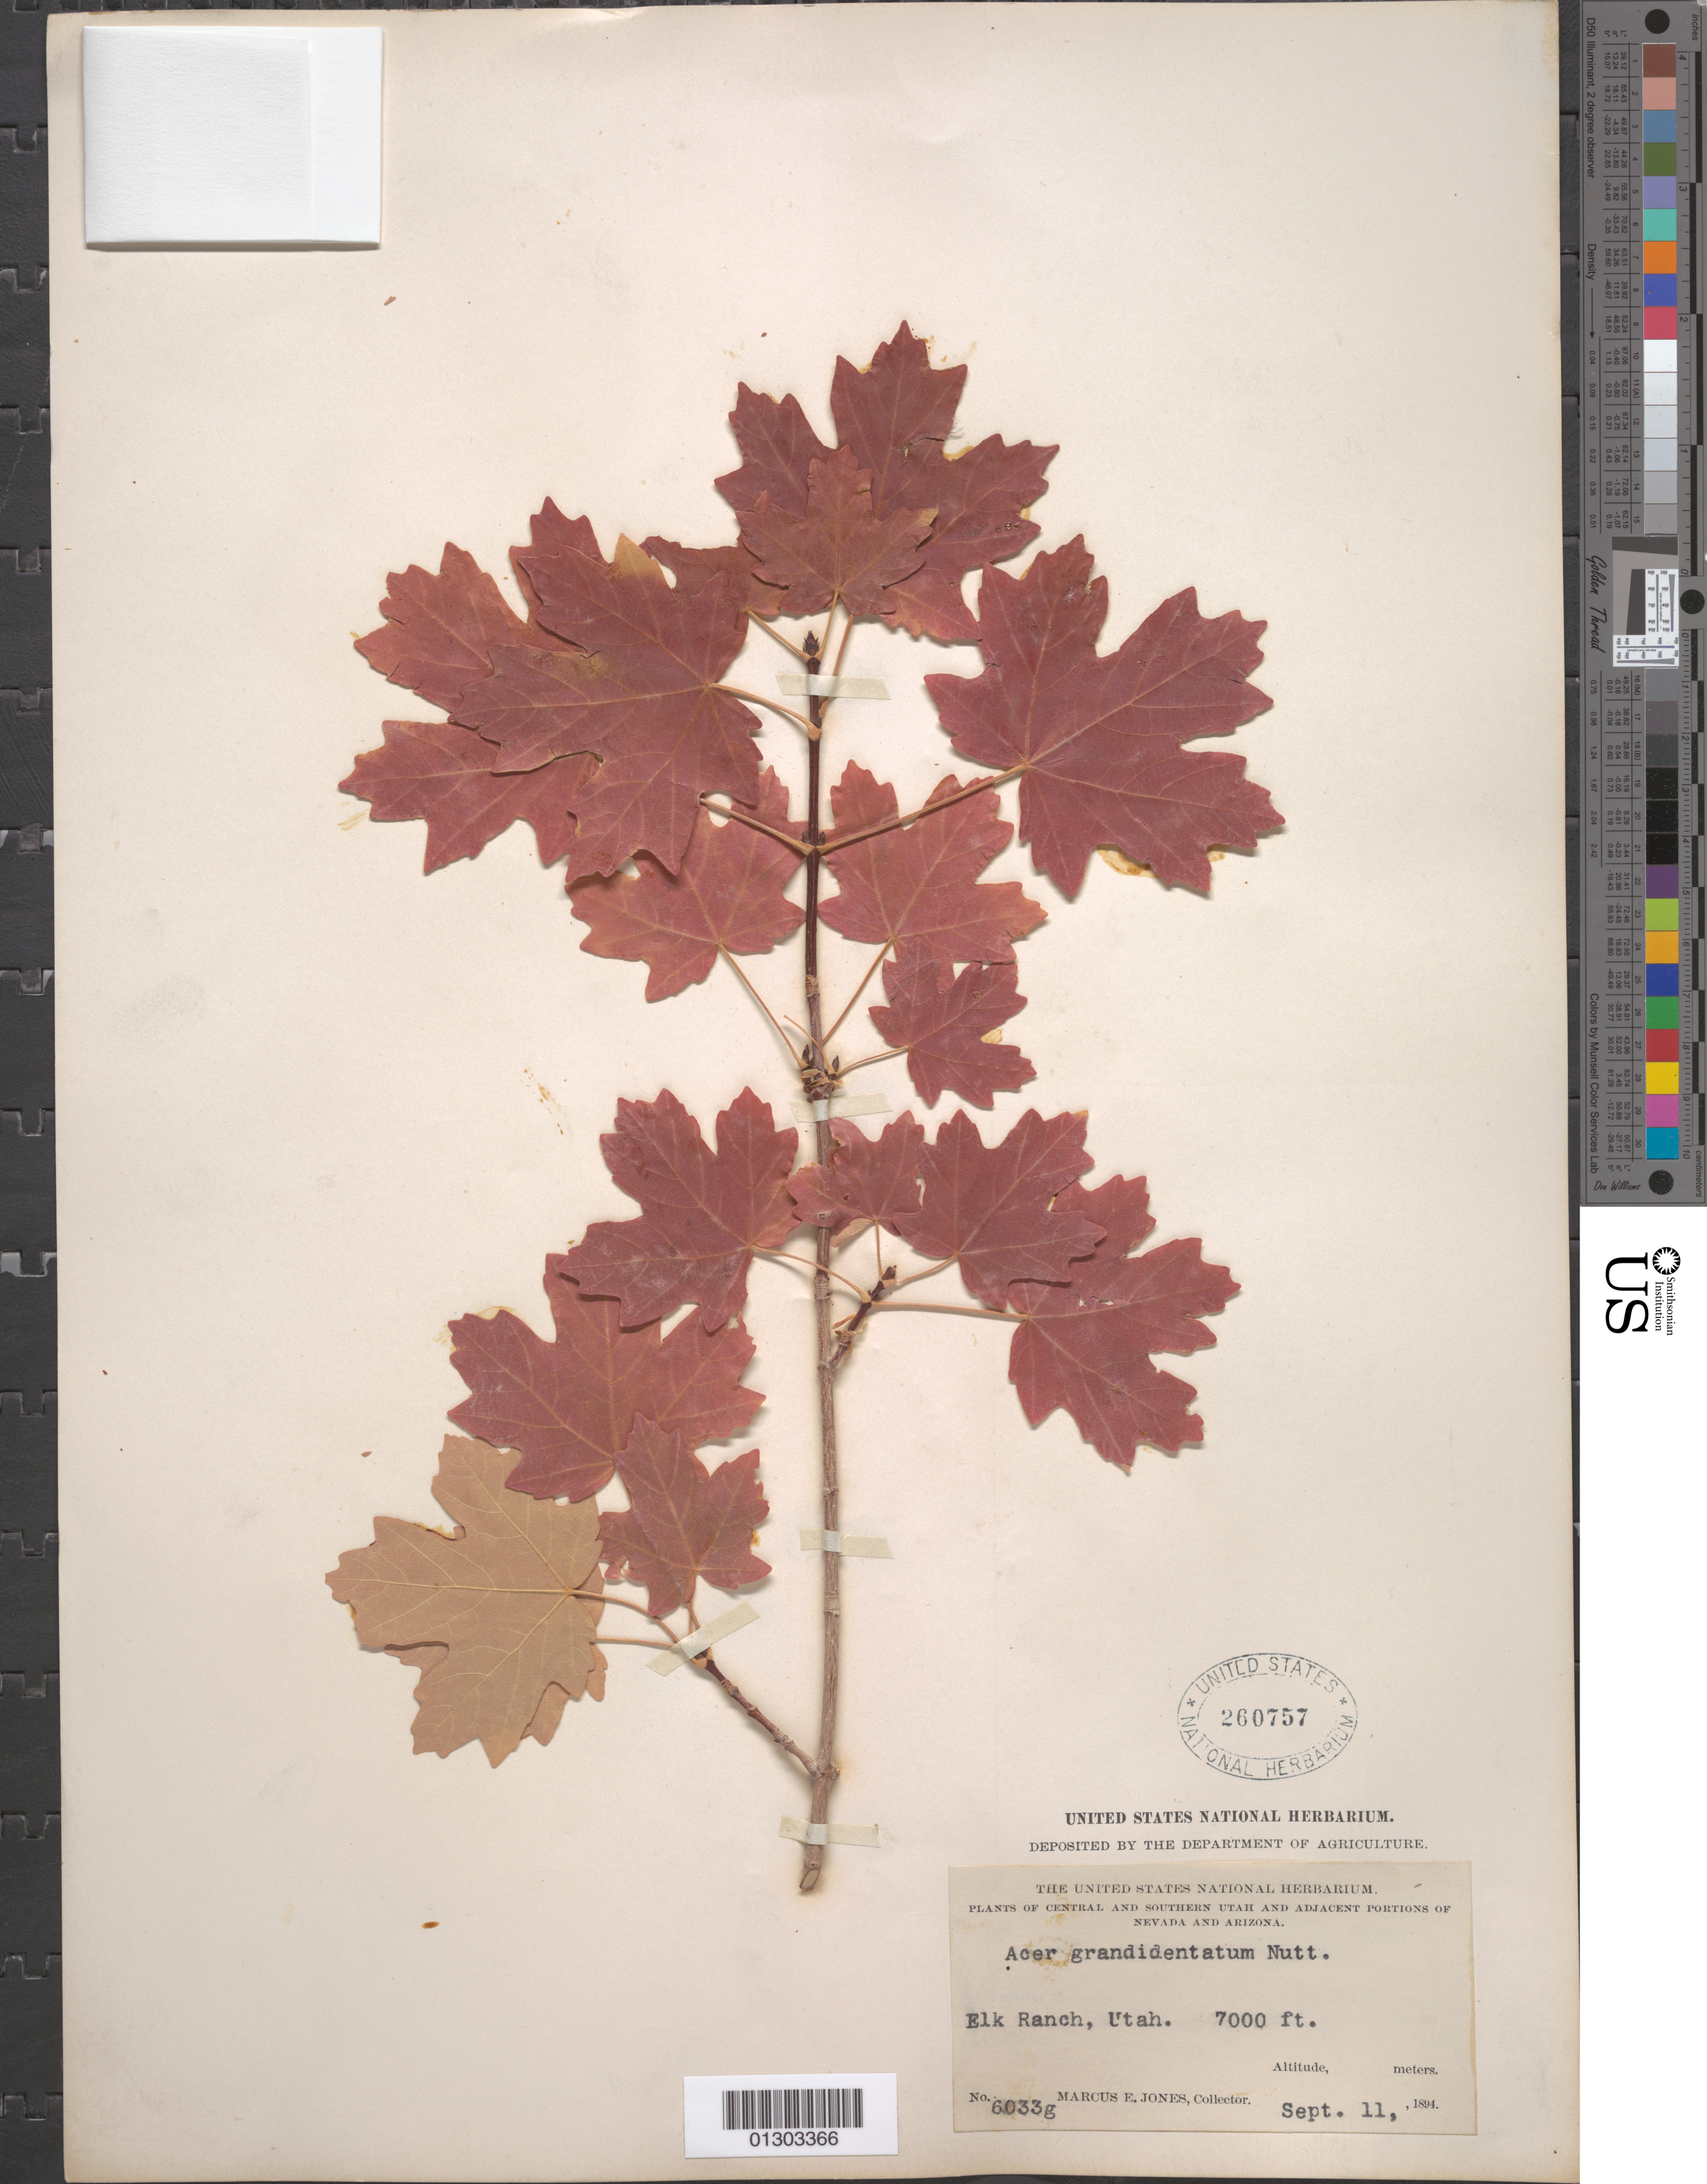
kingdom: Plantae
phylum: Tracheophyta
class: Magnoliopsida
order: Sapindales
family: Sapindaceae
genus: Acer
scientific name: Acer grandidentatum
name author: Nutt.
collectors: M. E. Jones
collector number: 6033g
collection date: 1894-09-11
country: United States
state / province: Utah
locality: Elk Ranch.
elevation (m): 2134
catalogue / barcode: US 260757